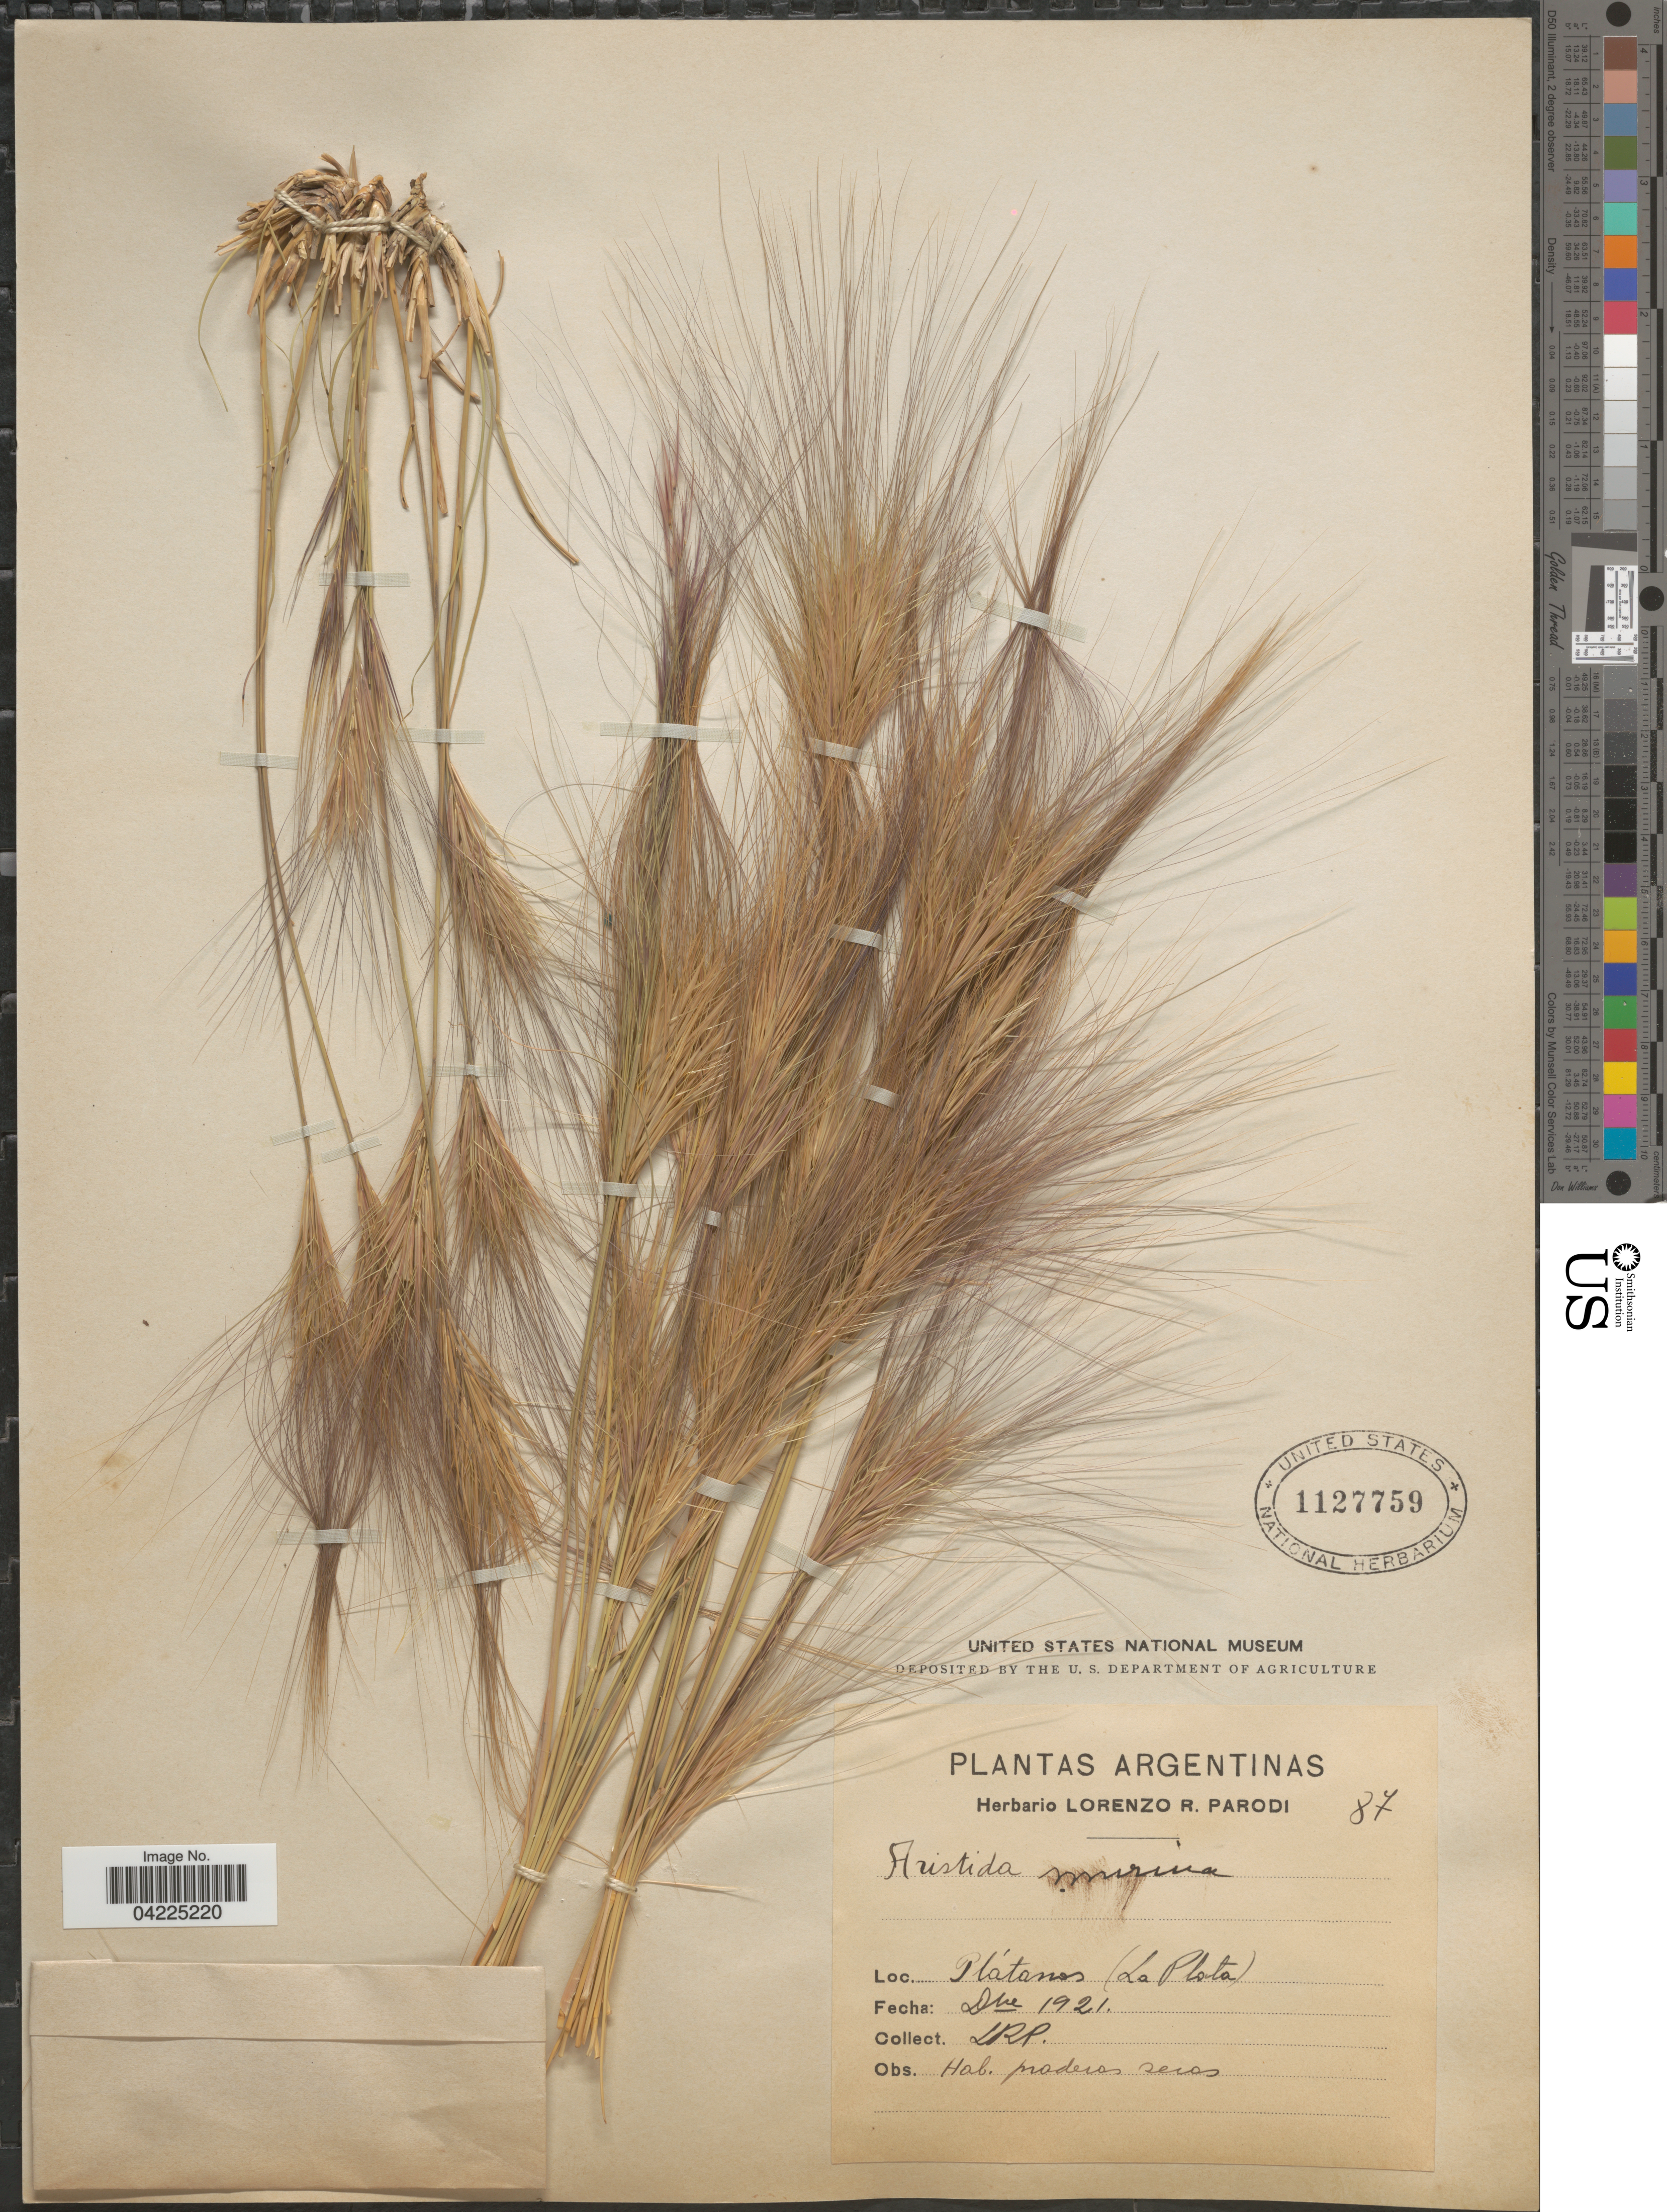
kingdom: Plantae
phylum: Tracheophyta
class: Liliopsida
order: Poales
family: Poaceae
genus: Aristida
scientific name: Aristida murina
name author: Cav.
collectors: L. R. Parodi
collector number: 87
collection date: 1921-12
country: Argentina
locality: Plátanos (La Plata).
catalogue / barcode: US 1127759